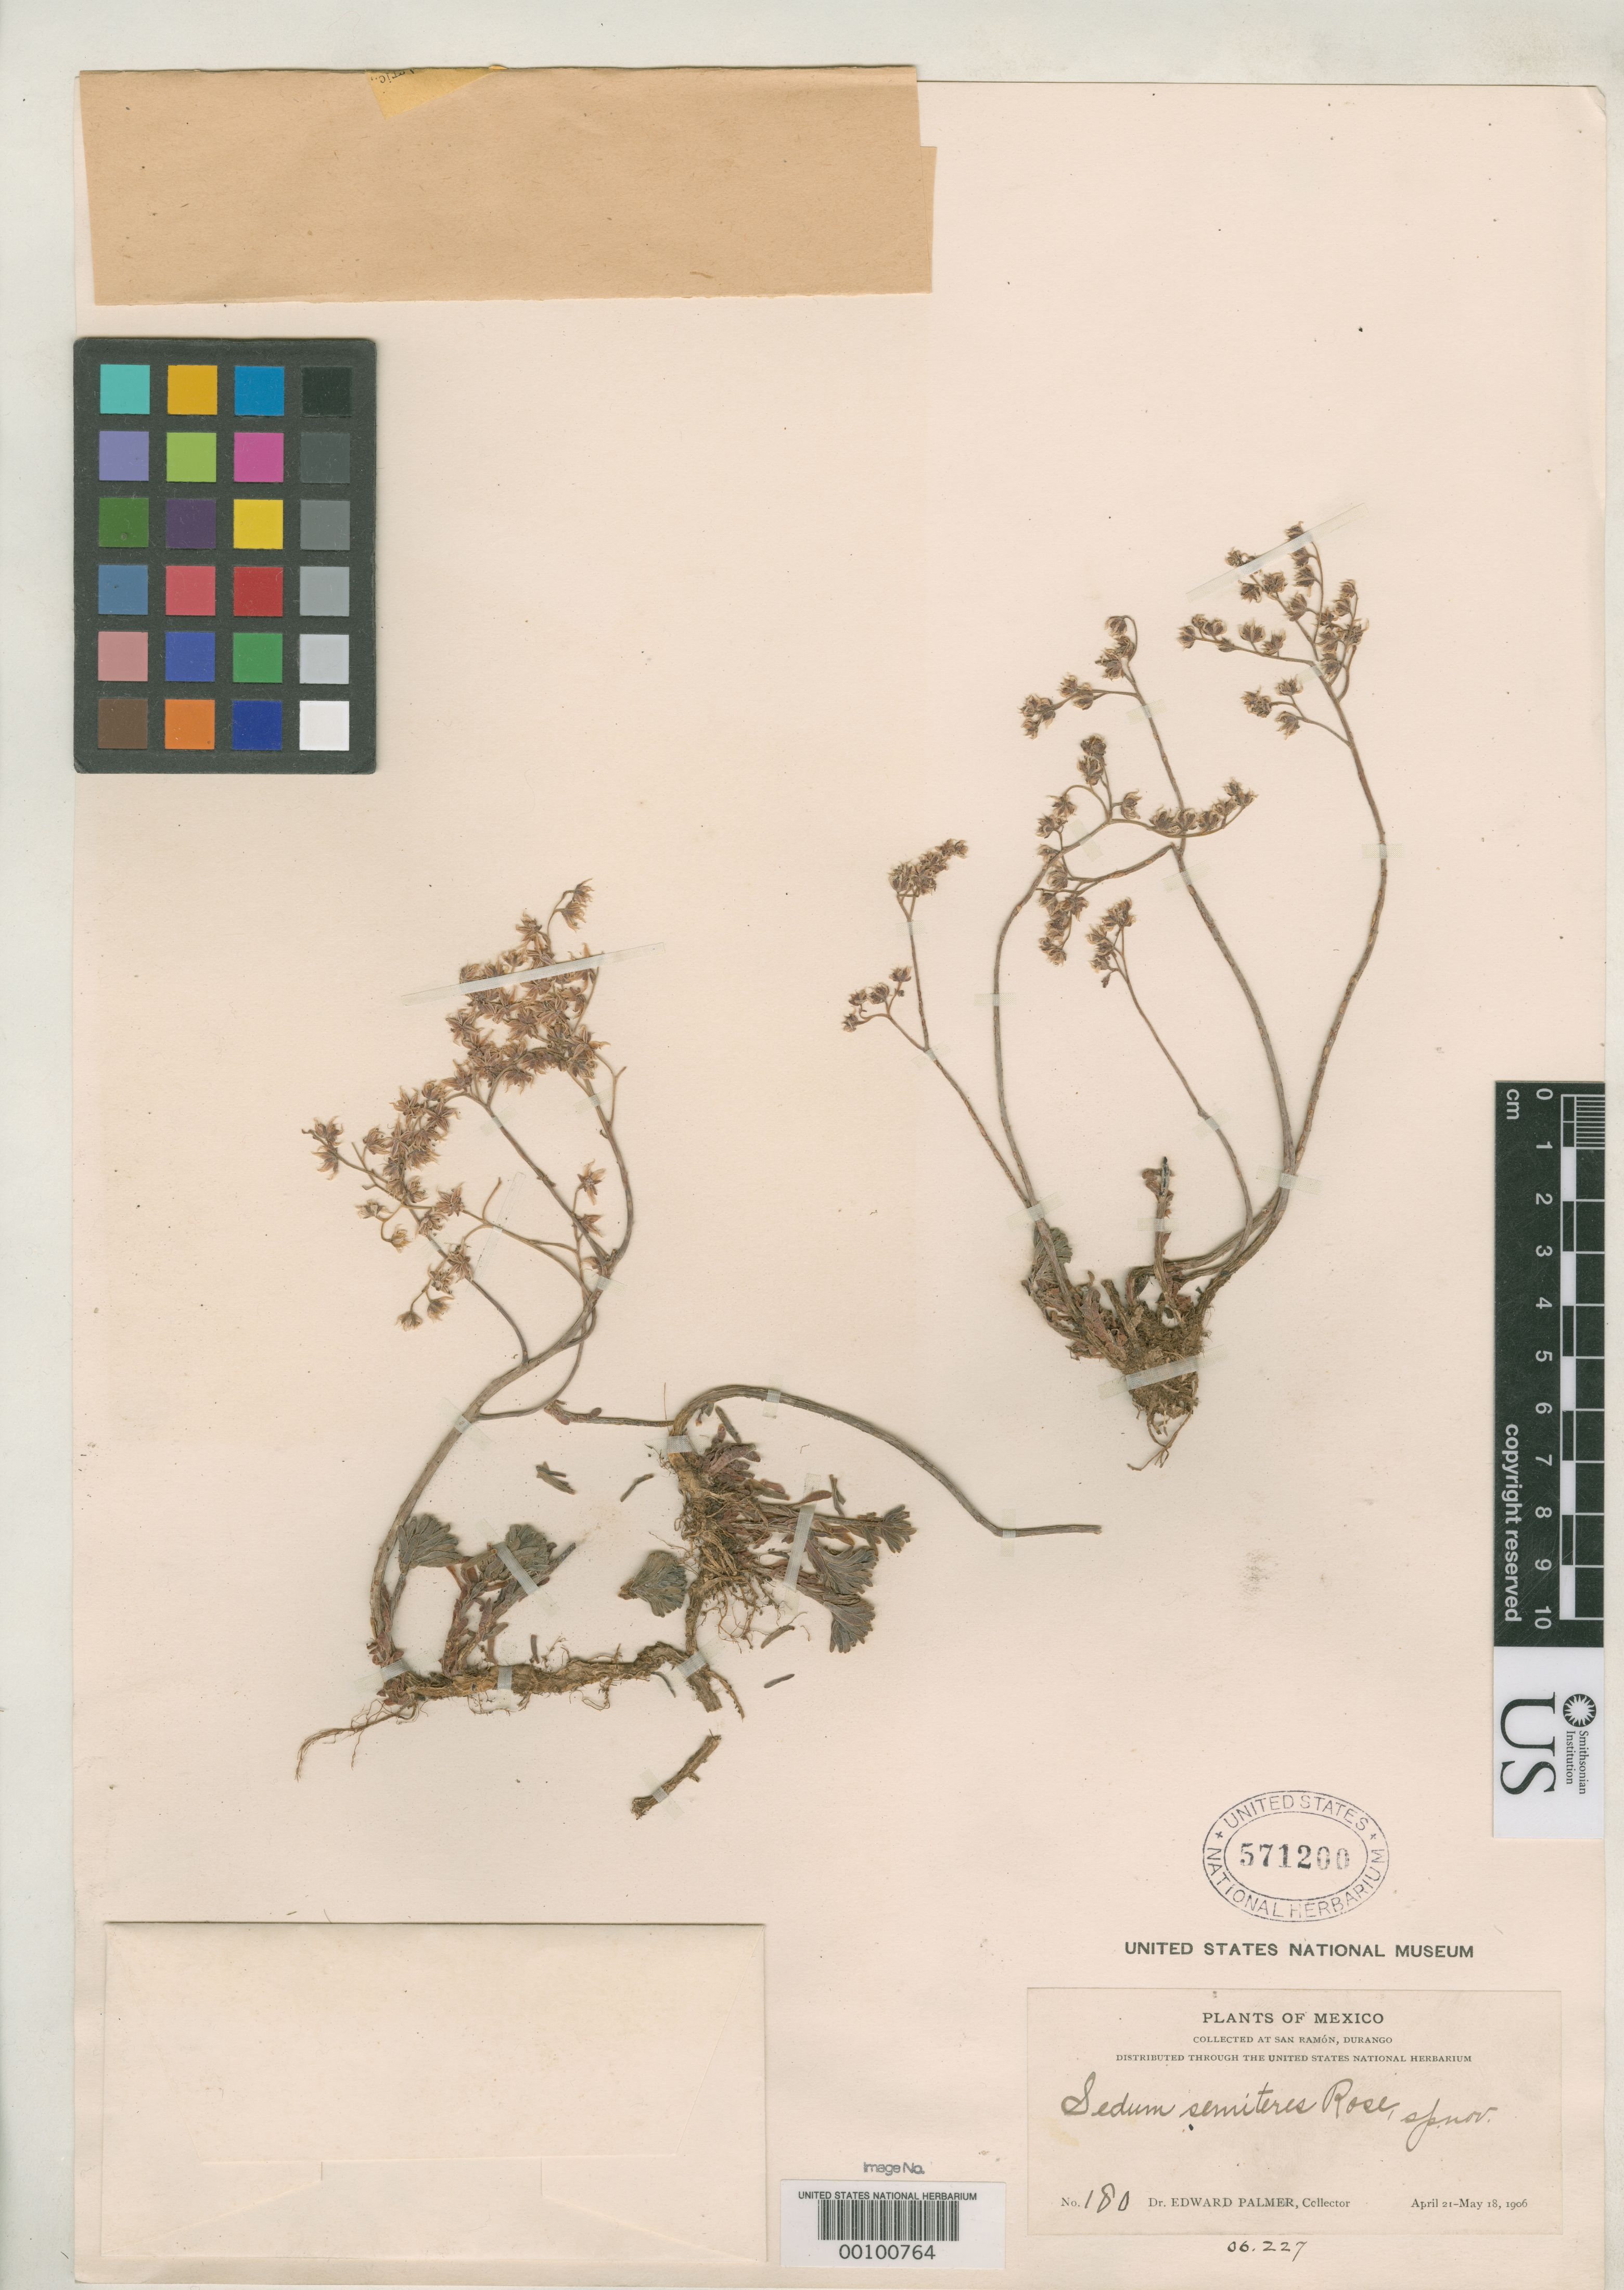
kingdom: Plantae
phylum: Tracheophyta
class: Magnoliopsida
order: Saxifragales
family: Crassulaceae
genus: Sedum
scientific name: Sedum semiteres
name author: Rose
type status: Holotype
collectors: E. Palmer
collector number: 180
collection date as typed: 21 Apr 1906 to 18 May 1906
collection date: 1906-04-21/1906-05-18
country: Mexico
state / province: Durango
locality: San Ramon.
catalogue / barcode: US 571200